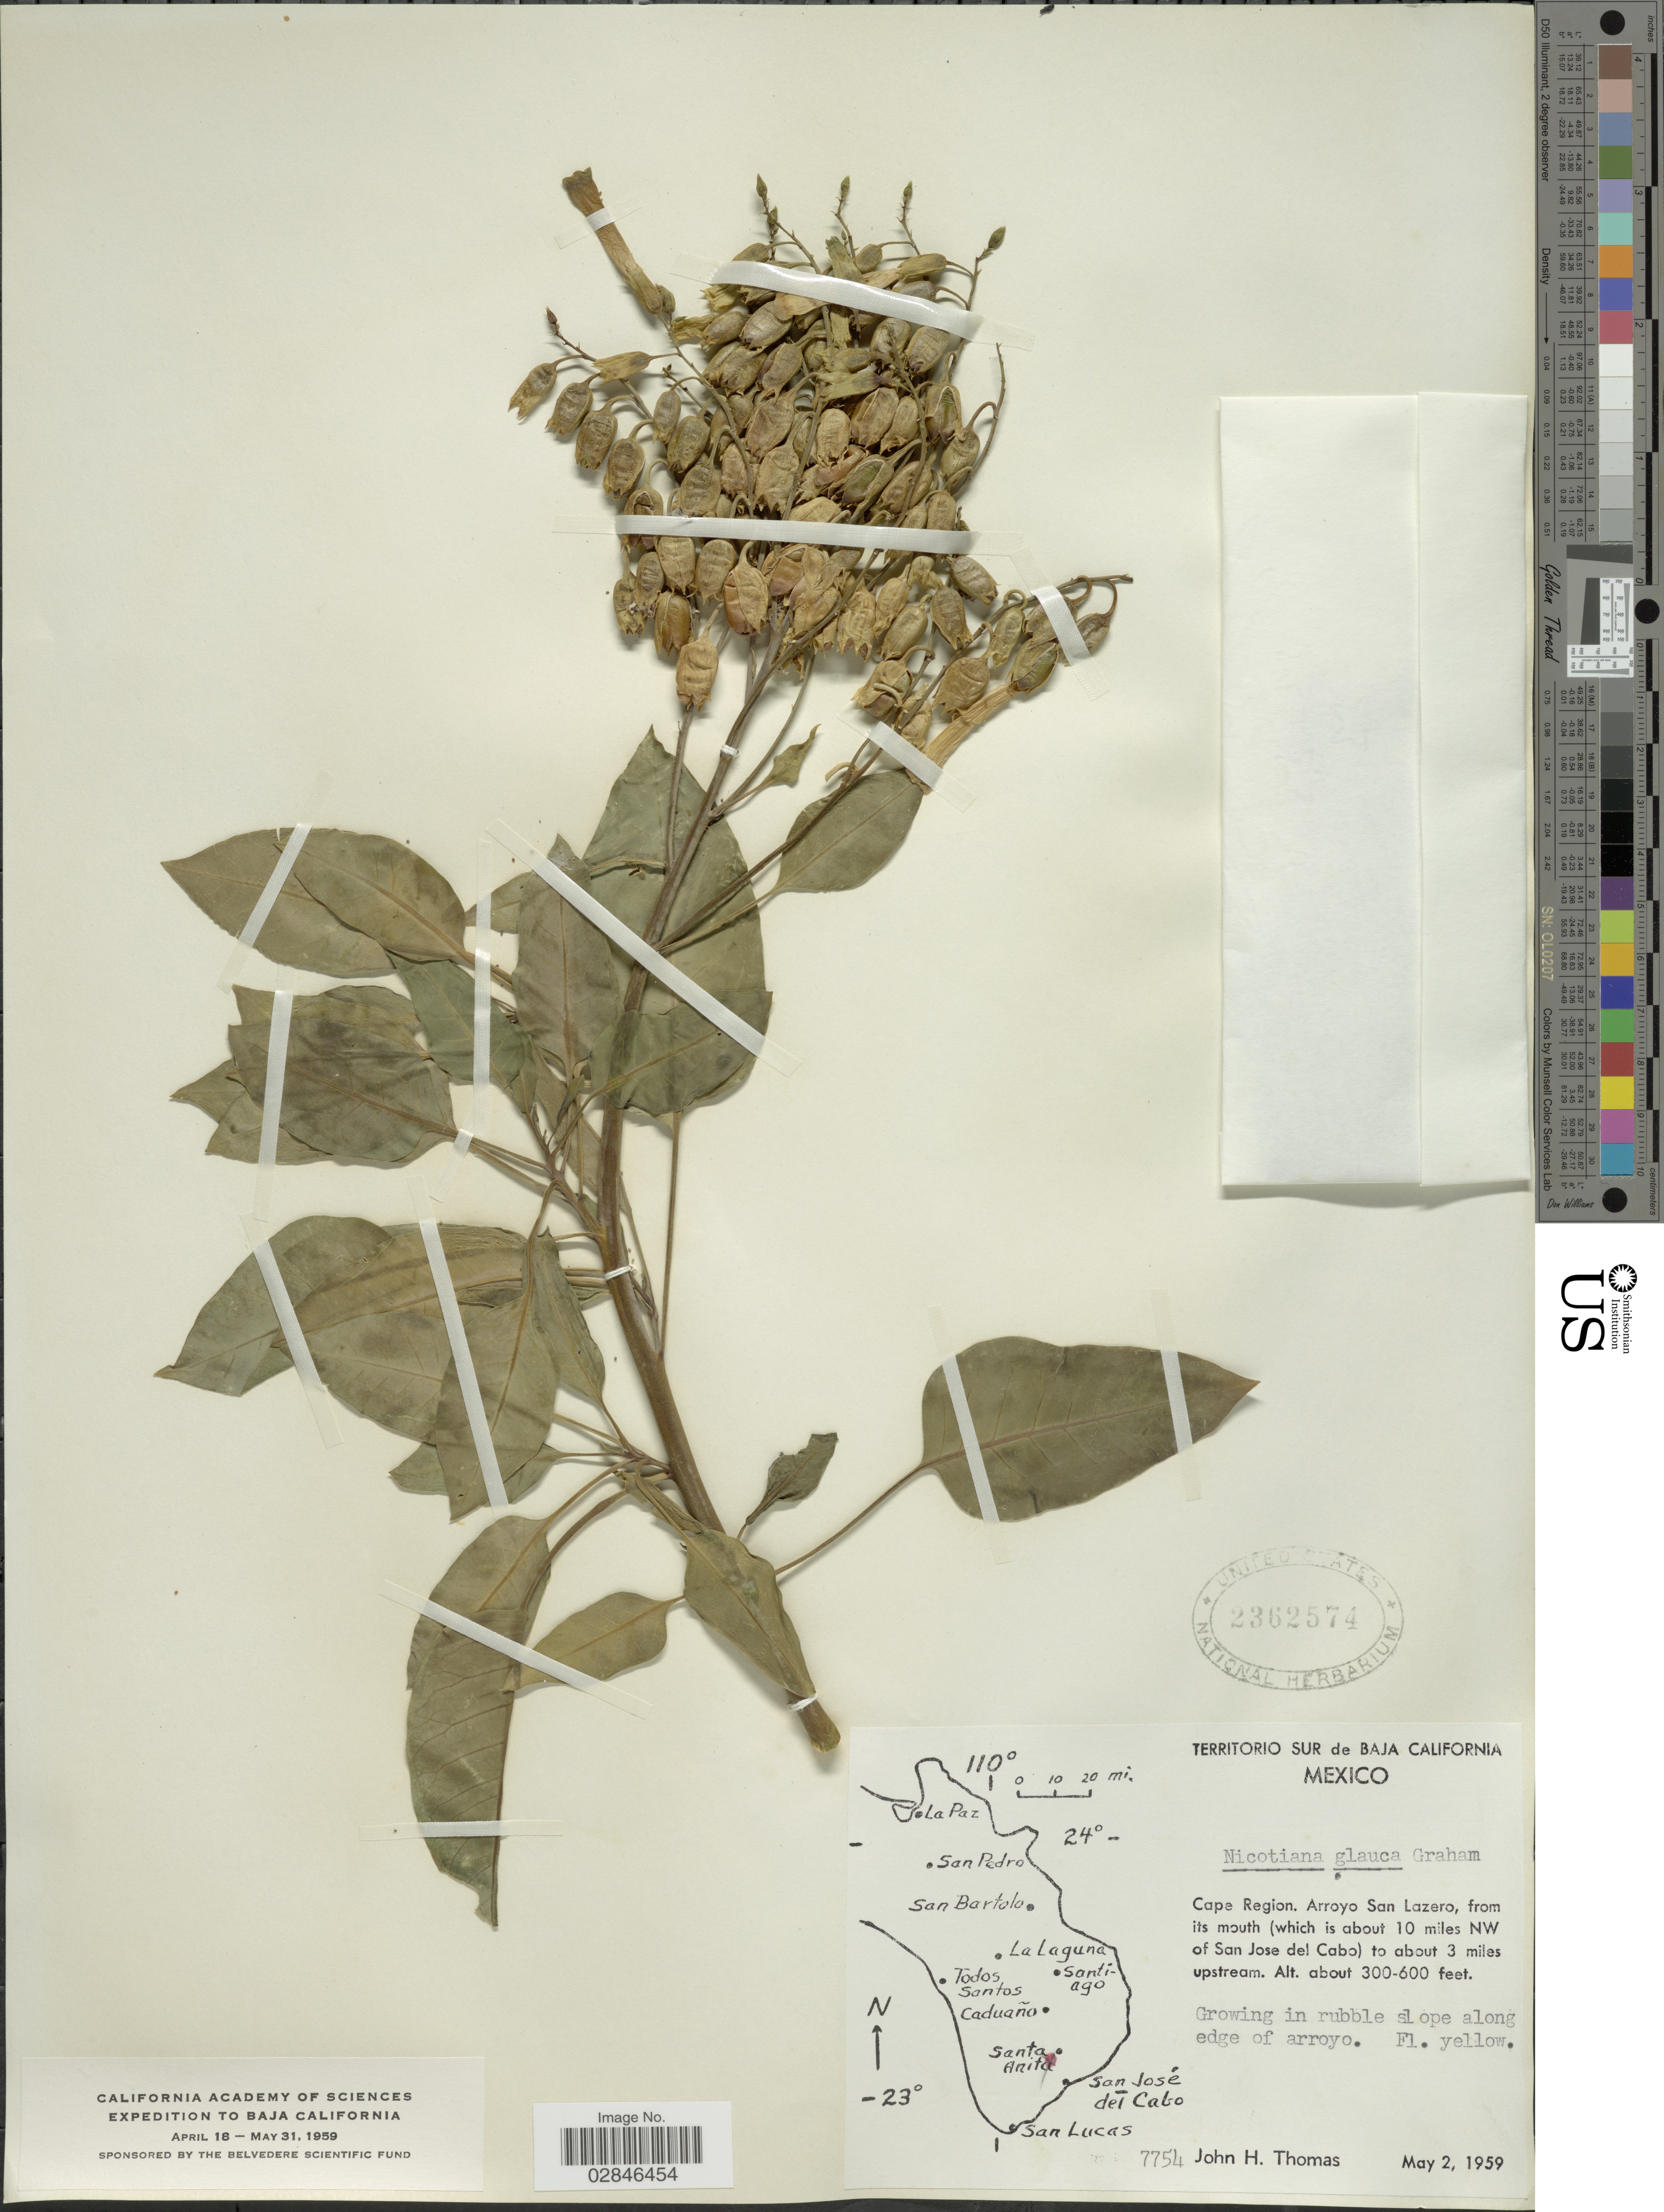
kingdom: Plantae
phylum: Tracheophyta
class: Magnoliopsida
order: Solanales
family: Solanaceae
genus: Nicotiana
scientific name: Nicotiana glauca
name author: Graham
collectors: J. H. Thomas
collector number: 7754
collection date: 1959-05-02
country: Mexico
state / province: Baja California Norte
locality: Territorio Sur de Baja California, Cape Region. Arroyo San Lazero, from its mouth (which is about 10 miles NW of San Josedel Cabo) to about 3 miles upstream.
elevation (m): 91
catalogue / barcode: US 2362574